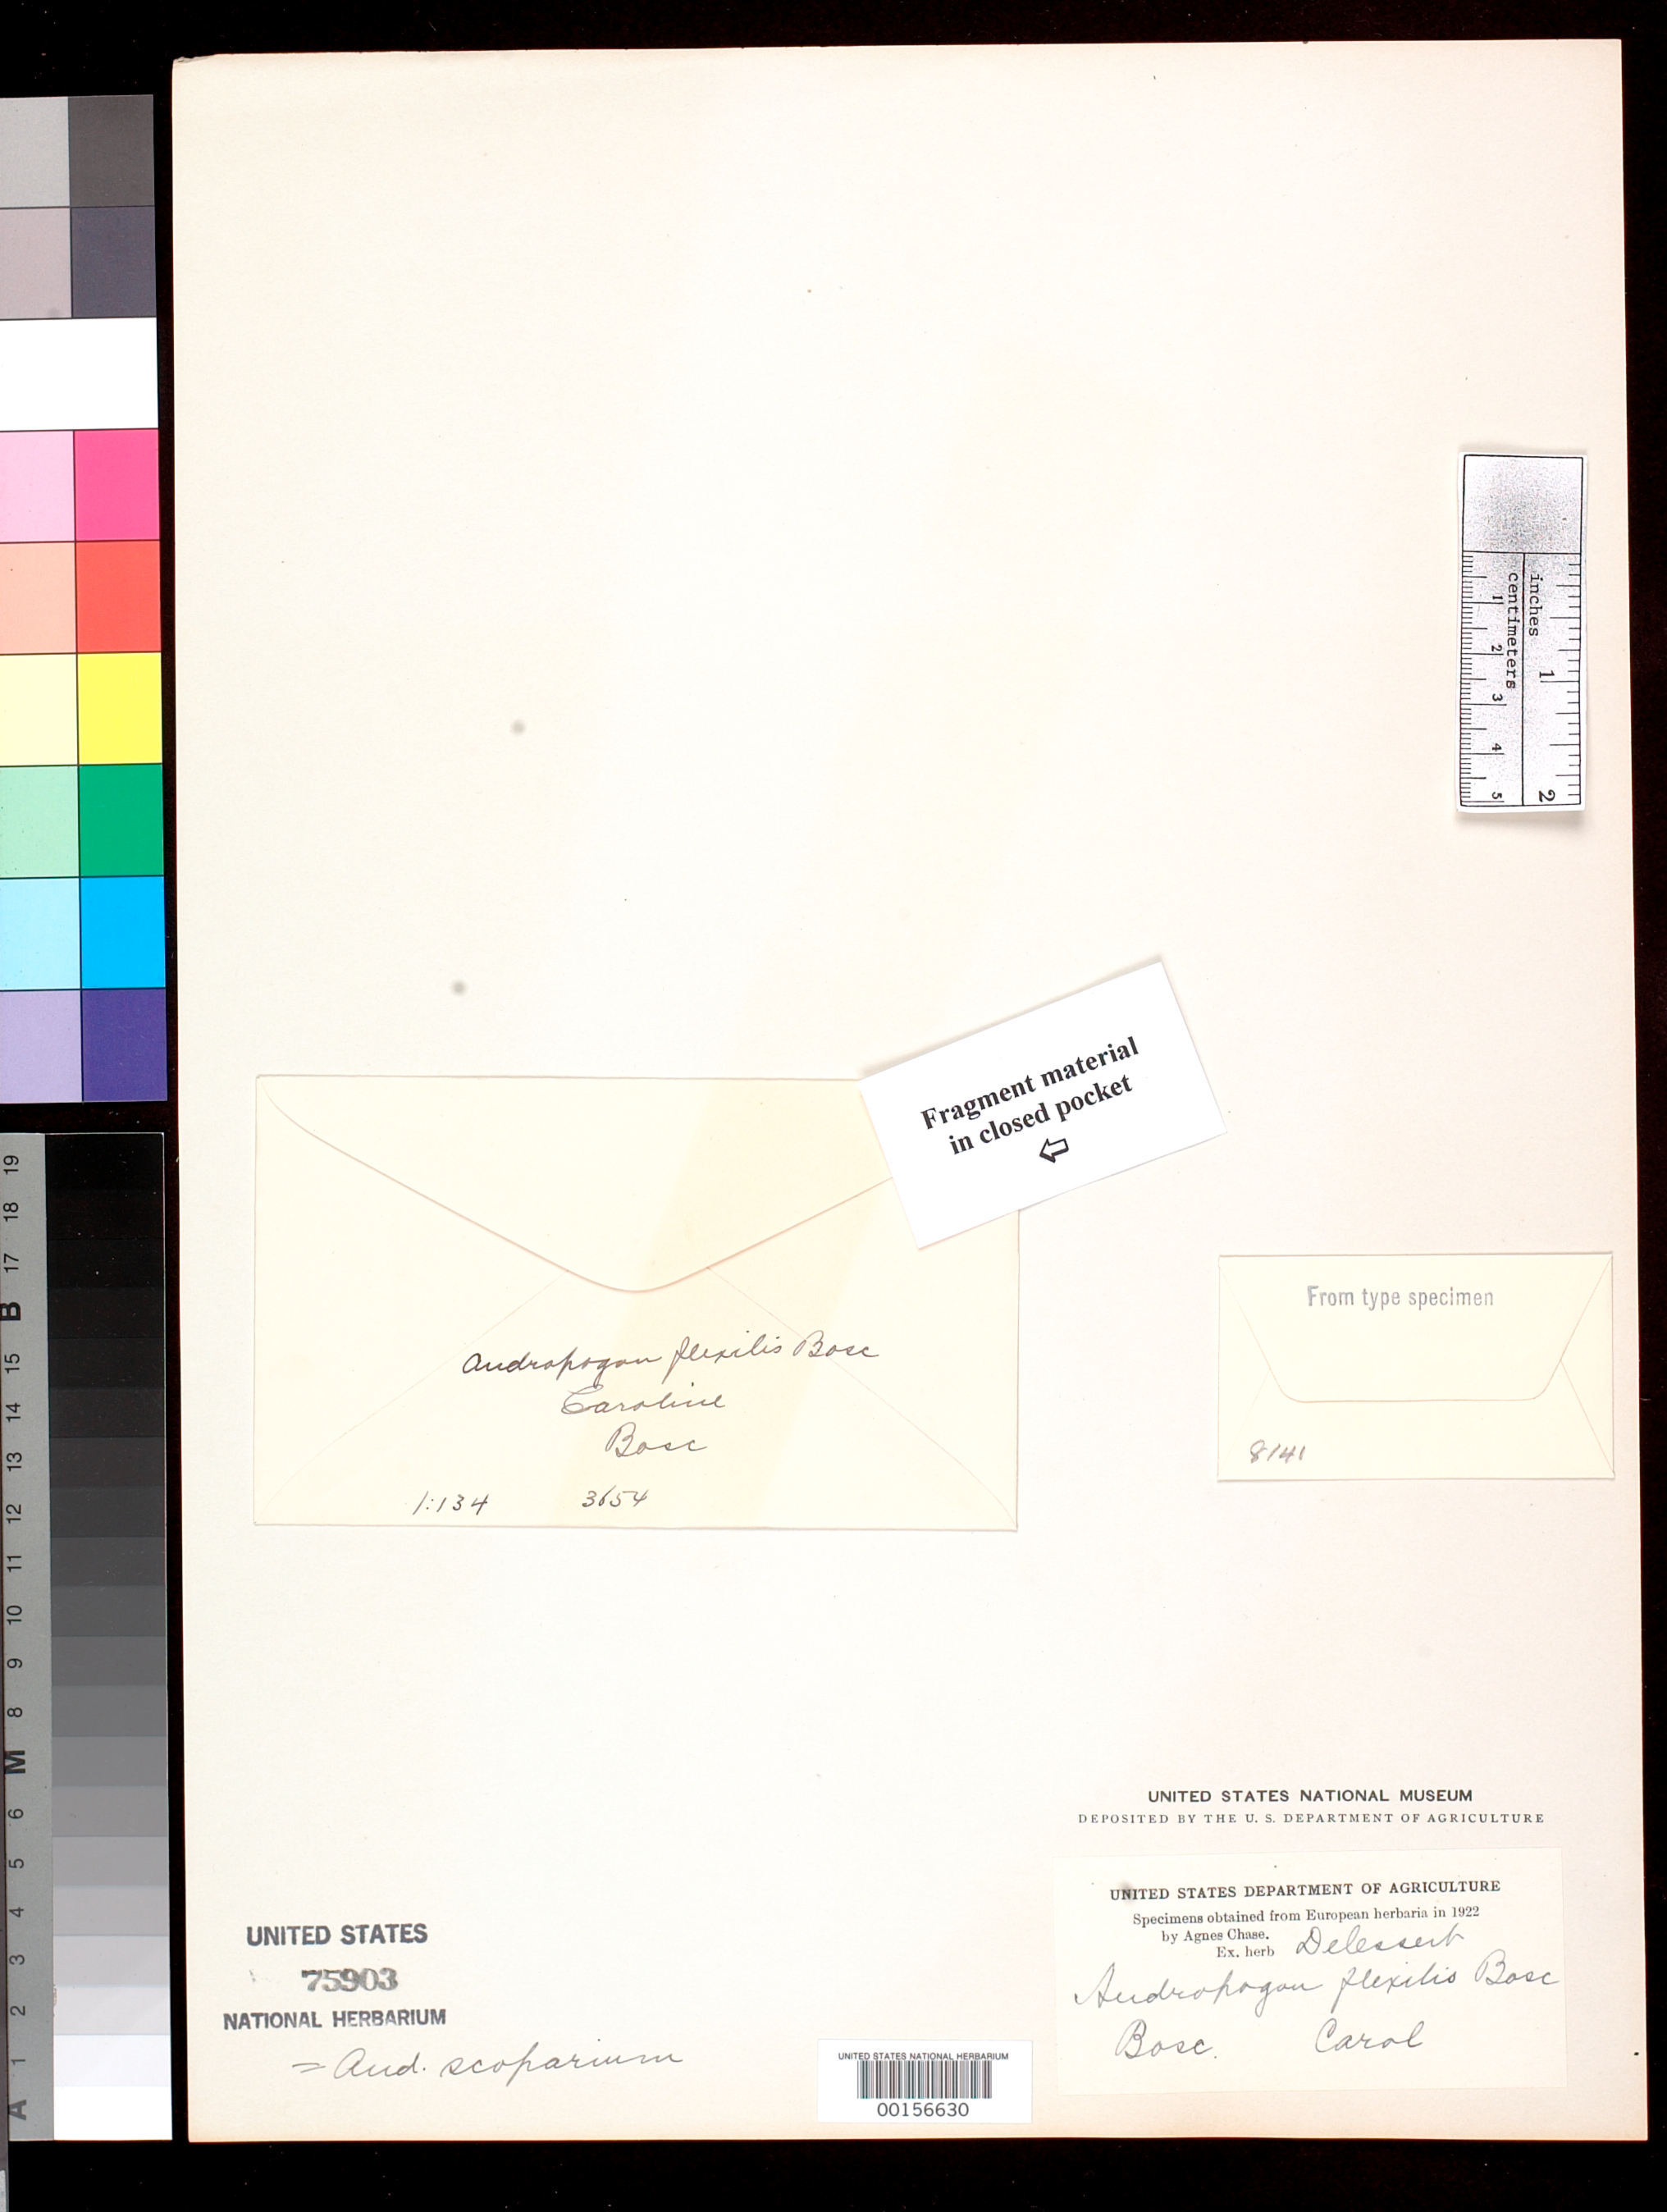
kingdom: Plantae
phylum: Tracheophyta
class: Liliopsida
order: Poales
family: Poaceae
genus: Andropogon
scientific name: Andropogon flexilis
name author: Bosc ex Poir. in Lam.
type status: Type Fragment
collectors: L. A. G. Bosc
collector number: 3654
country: United States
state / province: North Carolina / South Carolina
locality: "Carolina"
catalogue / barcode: US 75903